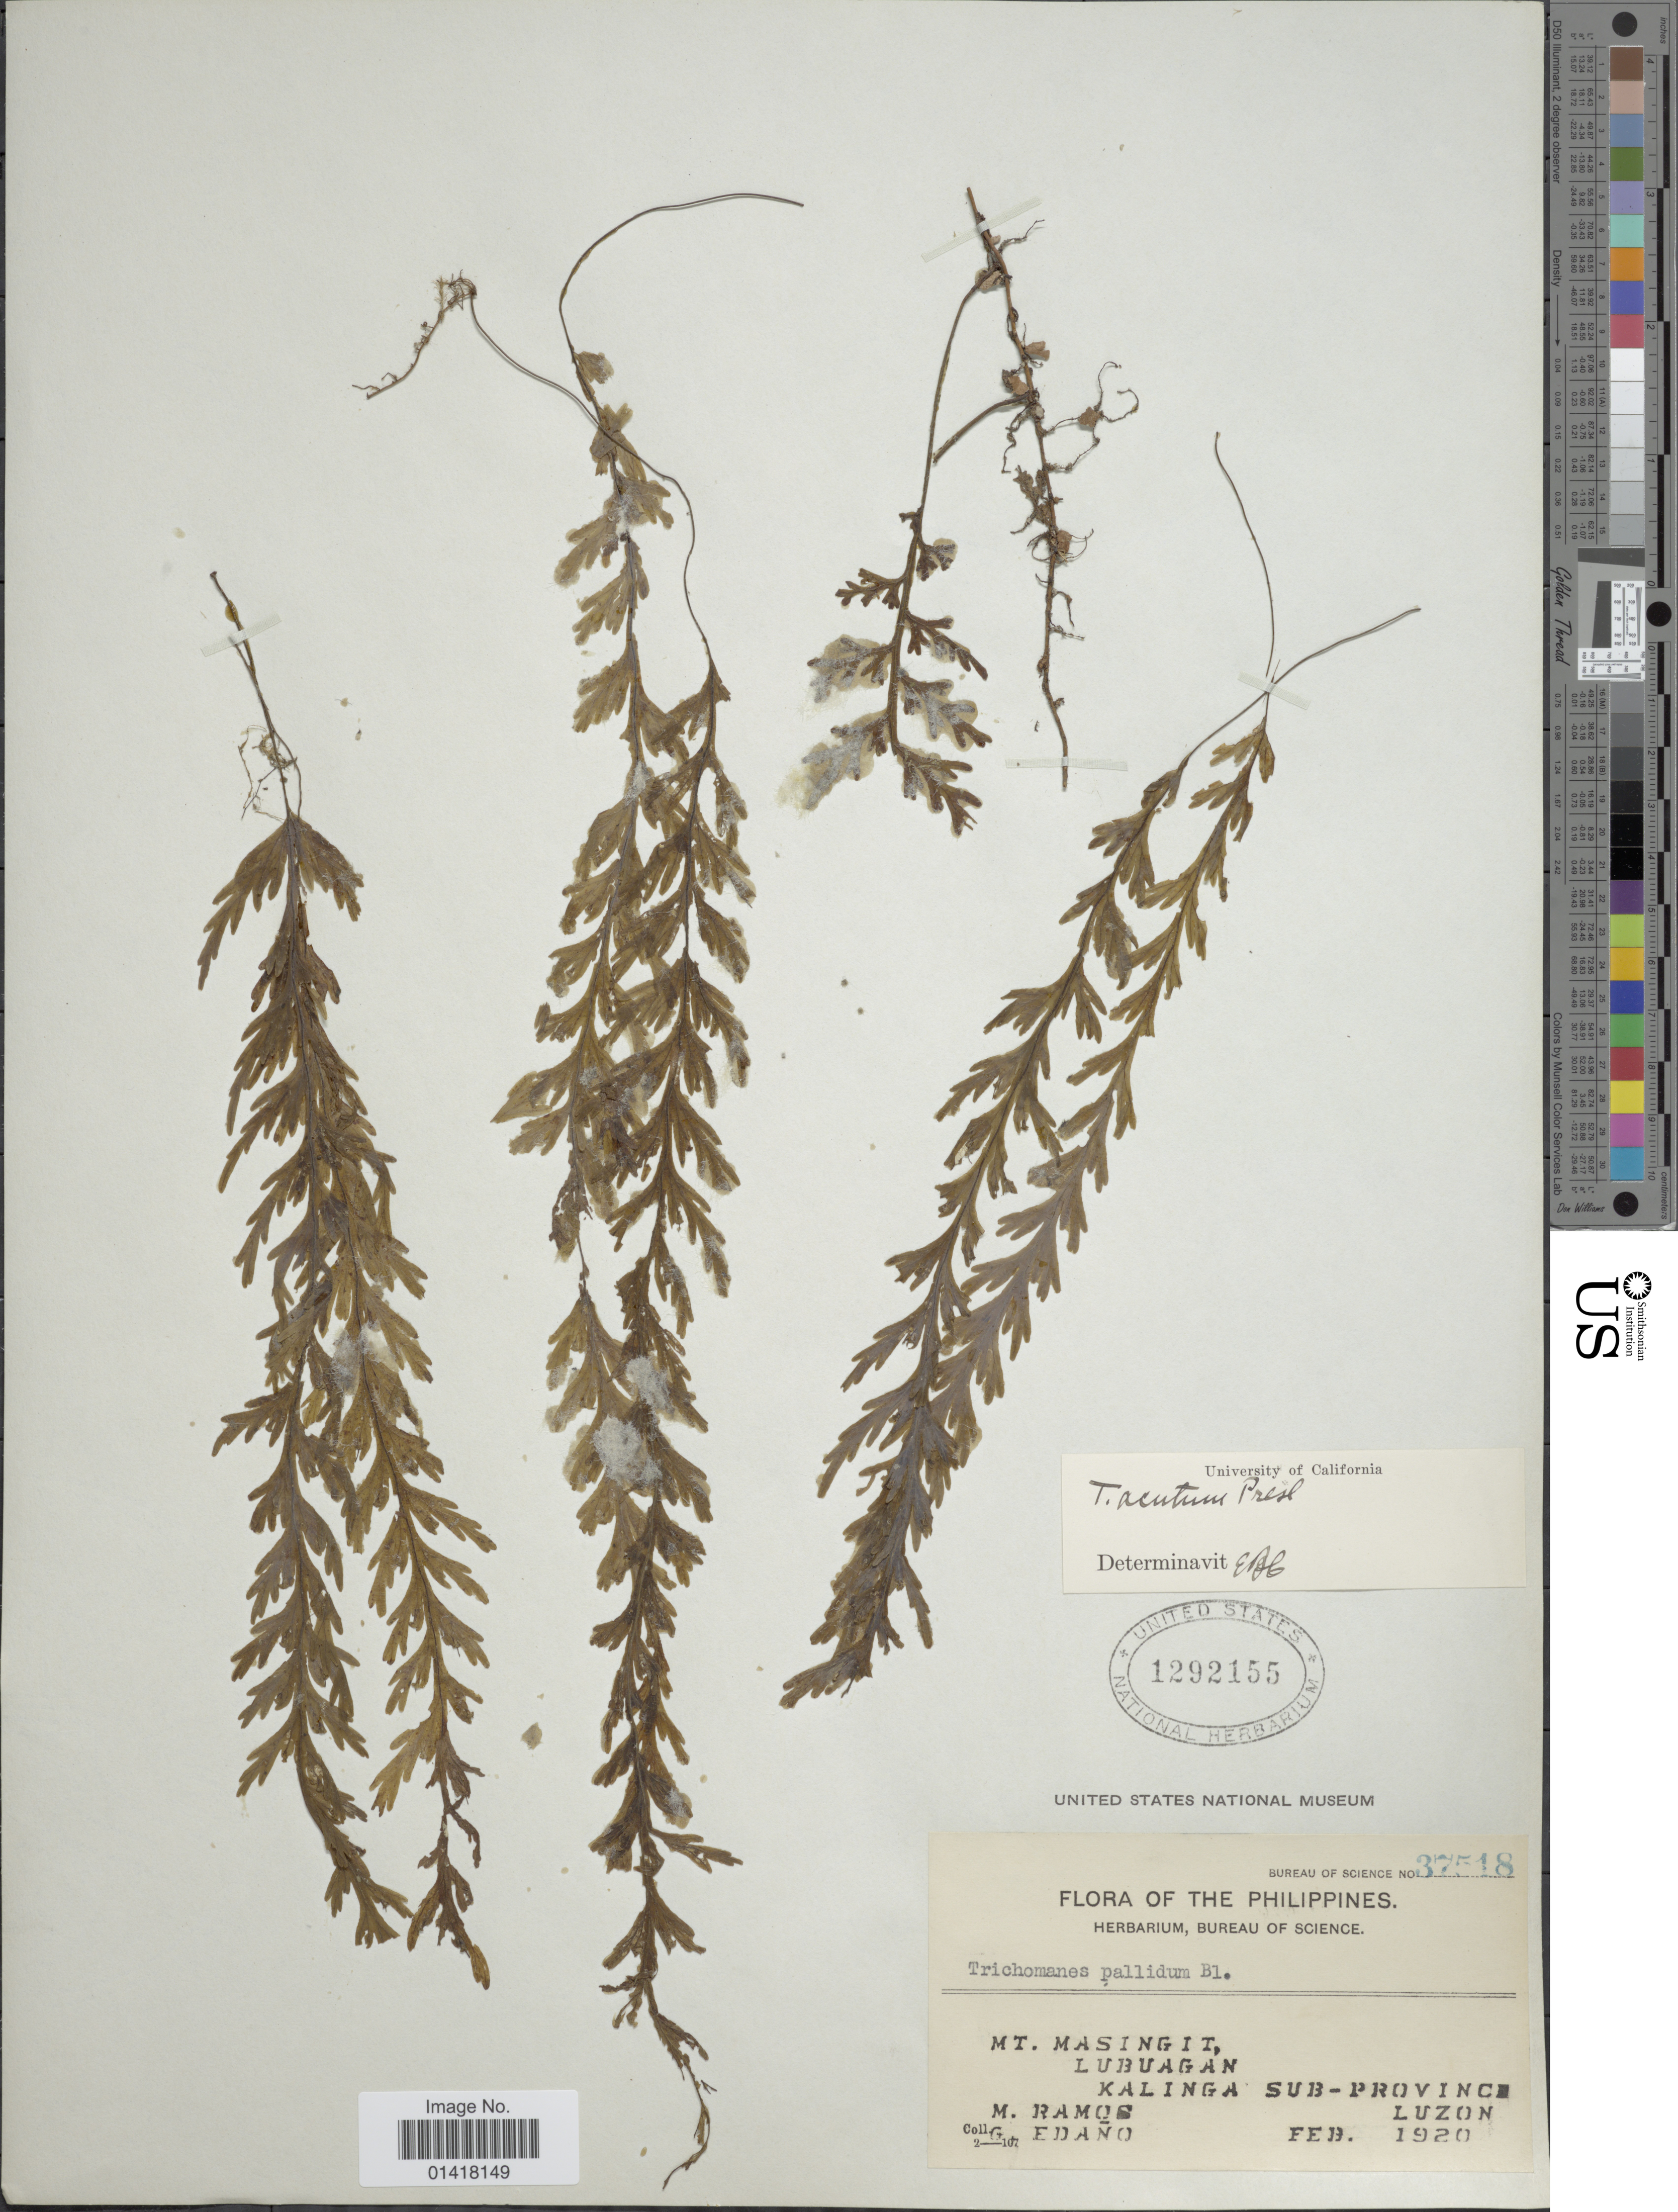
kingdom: Plantae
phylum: Tracheophyta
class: Polypodiopsida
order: Hymenophyllales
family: Hymenophyllaceae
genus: Hymenophyllum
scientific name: Hymenophyllum acutum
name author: (C. Presl) Ebihara & K. Iwats.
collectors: M. Ramos & G. Edaño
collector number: Bureau of Science 37518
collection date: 1920-02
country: Philippines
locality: THe Philippines. Mt. Masingit, Lubuagan, Kalinga Sub-province. Luzon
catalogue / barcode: US 1292155